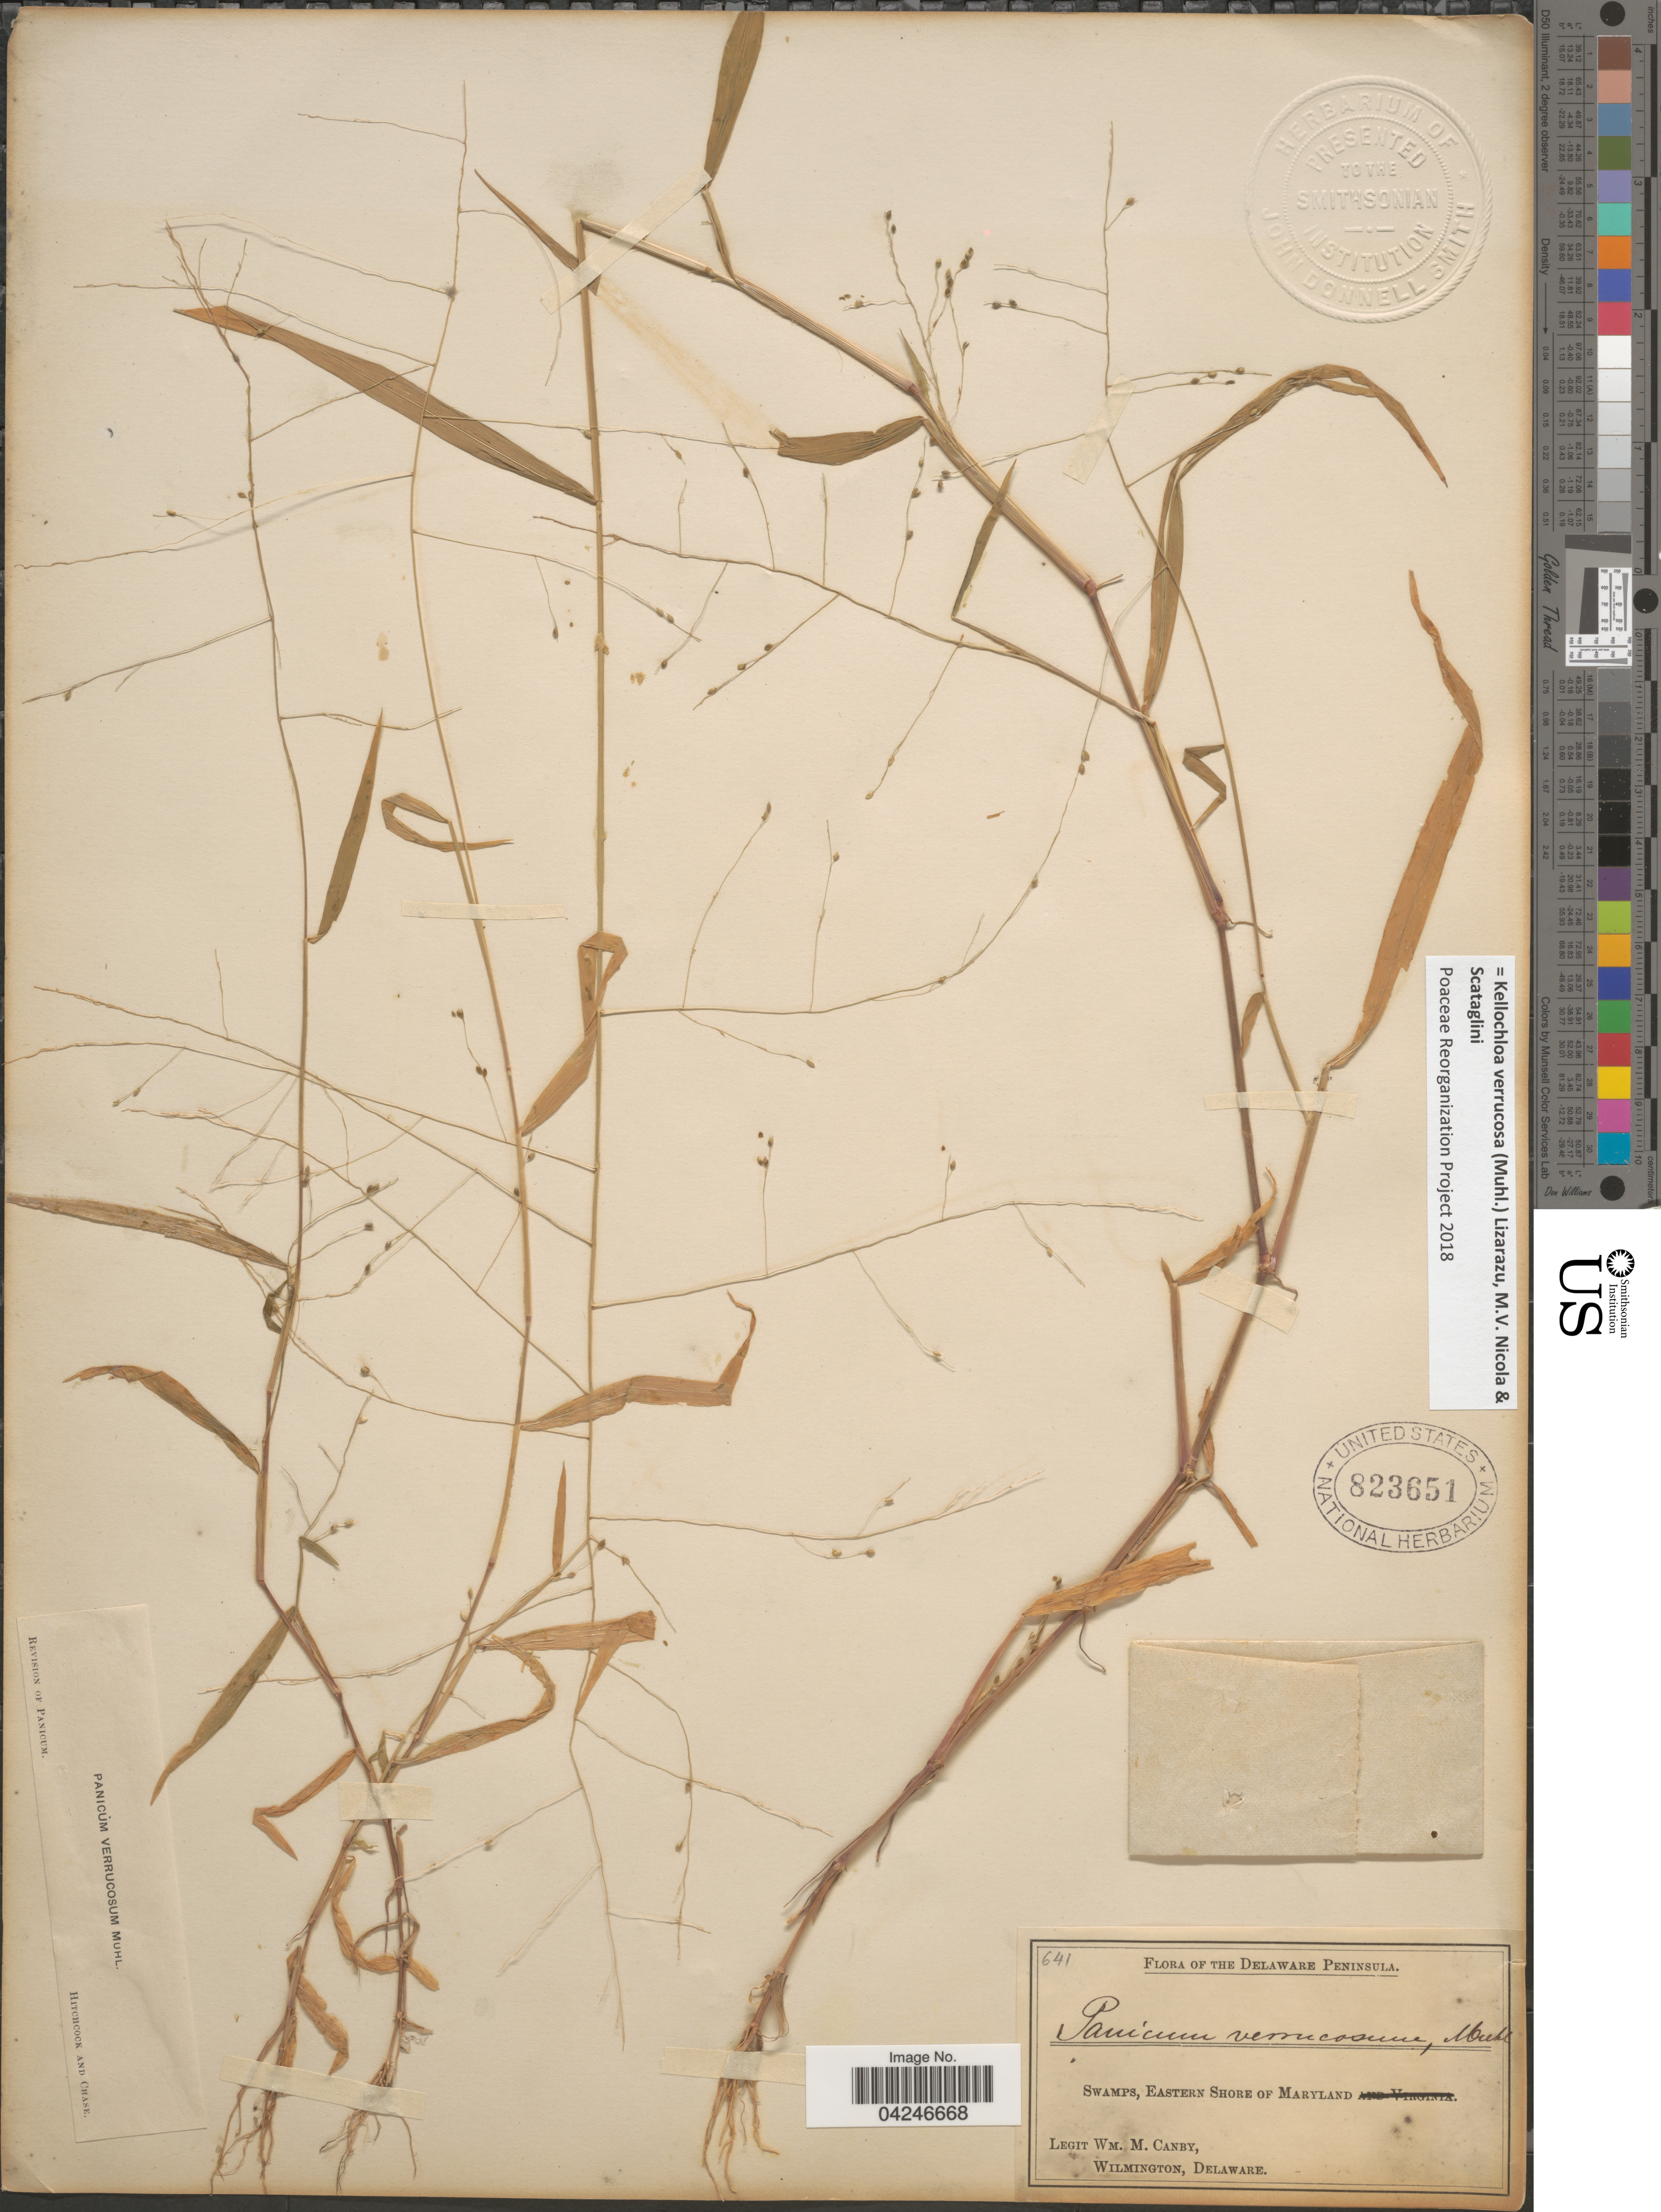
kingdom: Plantae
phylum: Tracheophyta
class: Liliopsida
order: Poales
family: Poaceae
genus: Kellochloa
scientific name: Kellochloa verrucosa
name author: (Muhl.) Lizarazu et al.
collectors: W. M. Canby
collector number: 641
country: United States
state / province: Maryland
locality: Delaware Peninsula. Swamps, Eastern Shore of Maryland.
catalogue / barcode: US 823651